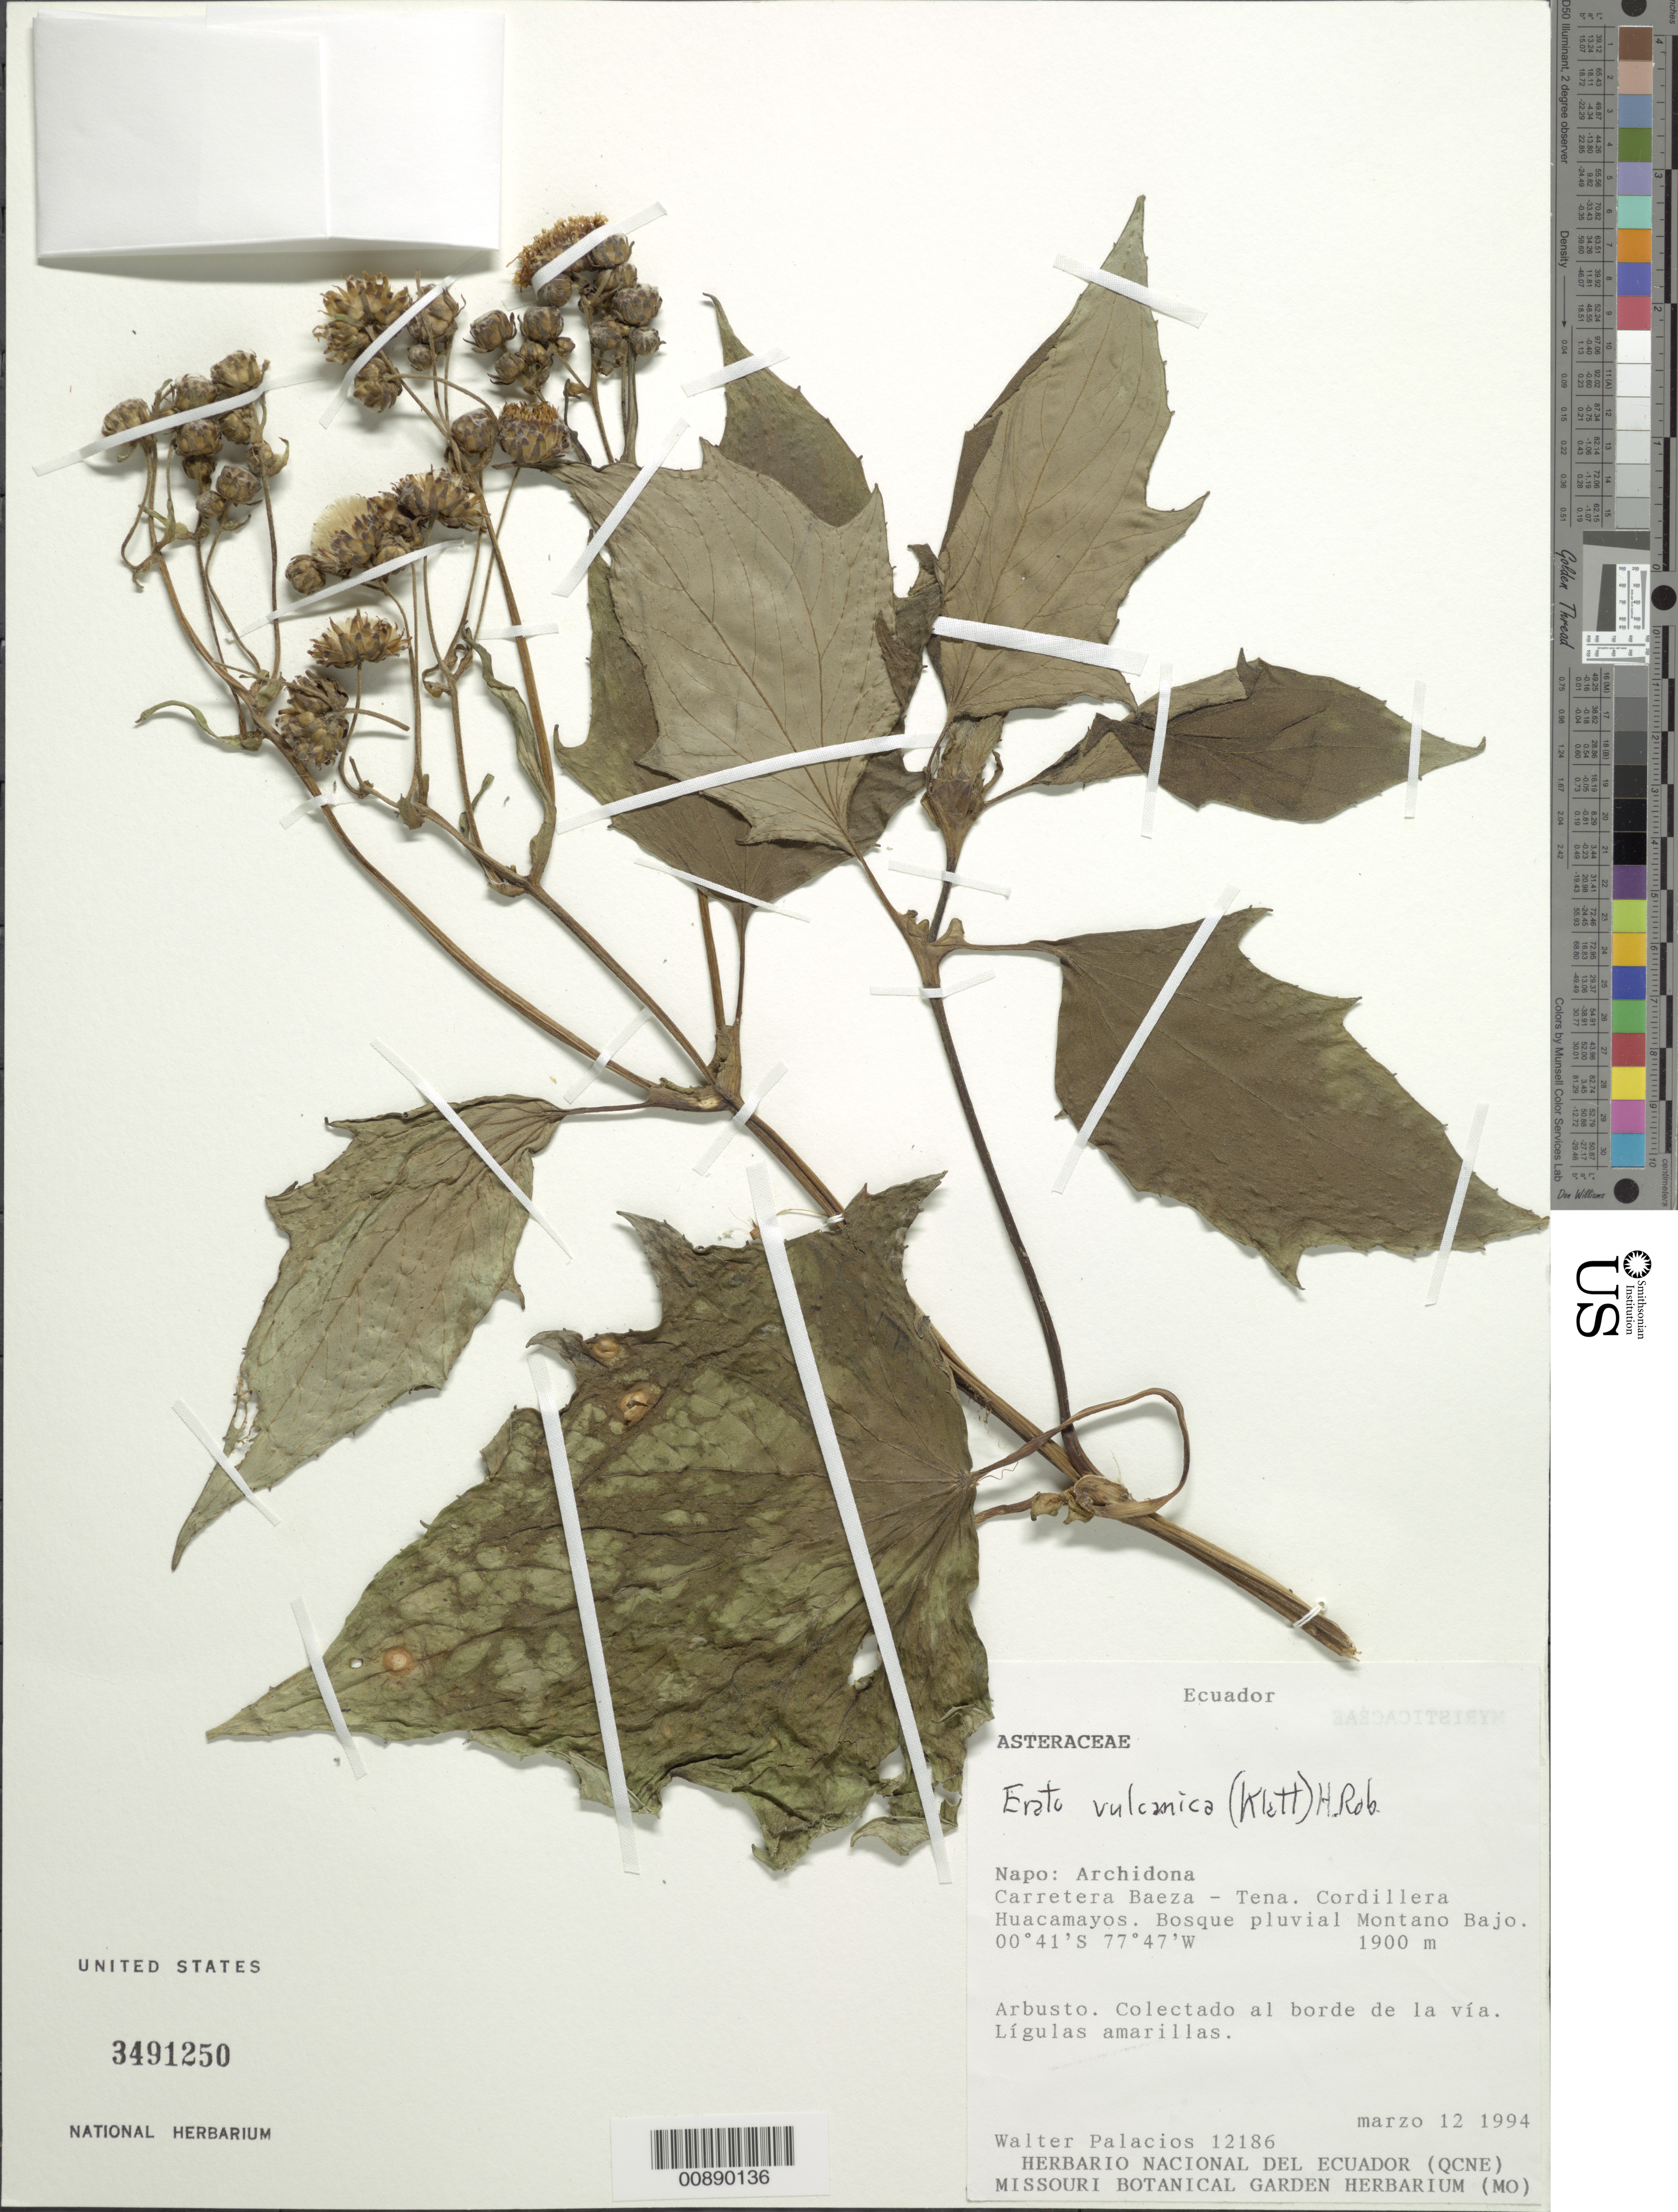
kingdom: Plantae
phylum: Tracheophyta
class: Magnoliopsida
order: Asterales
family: Asteraceae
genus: Erato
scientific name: Erato vulcanica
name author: (Klatt) H. Rob.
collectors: W. Palacios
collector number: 12186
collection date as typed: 12 March 1994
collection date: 1994-03-12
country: Ecuador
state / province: Napo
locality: Archidona, carretera Baeza-Tena, Cordillera Huacamayos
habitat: Bosque pluvial montano bajo; colectado al borde de la vía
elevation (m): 1900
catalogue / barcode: US 3491250